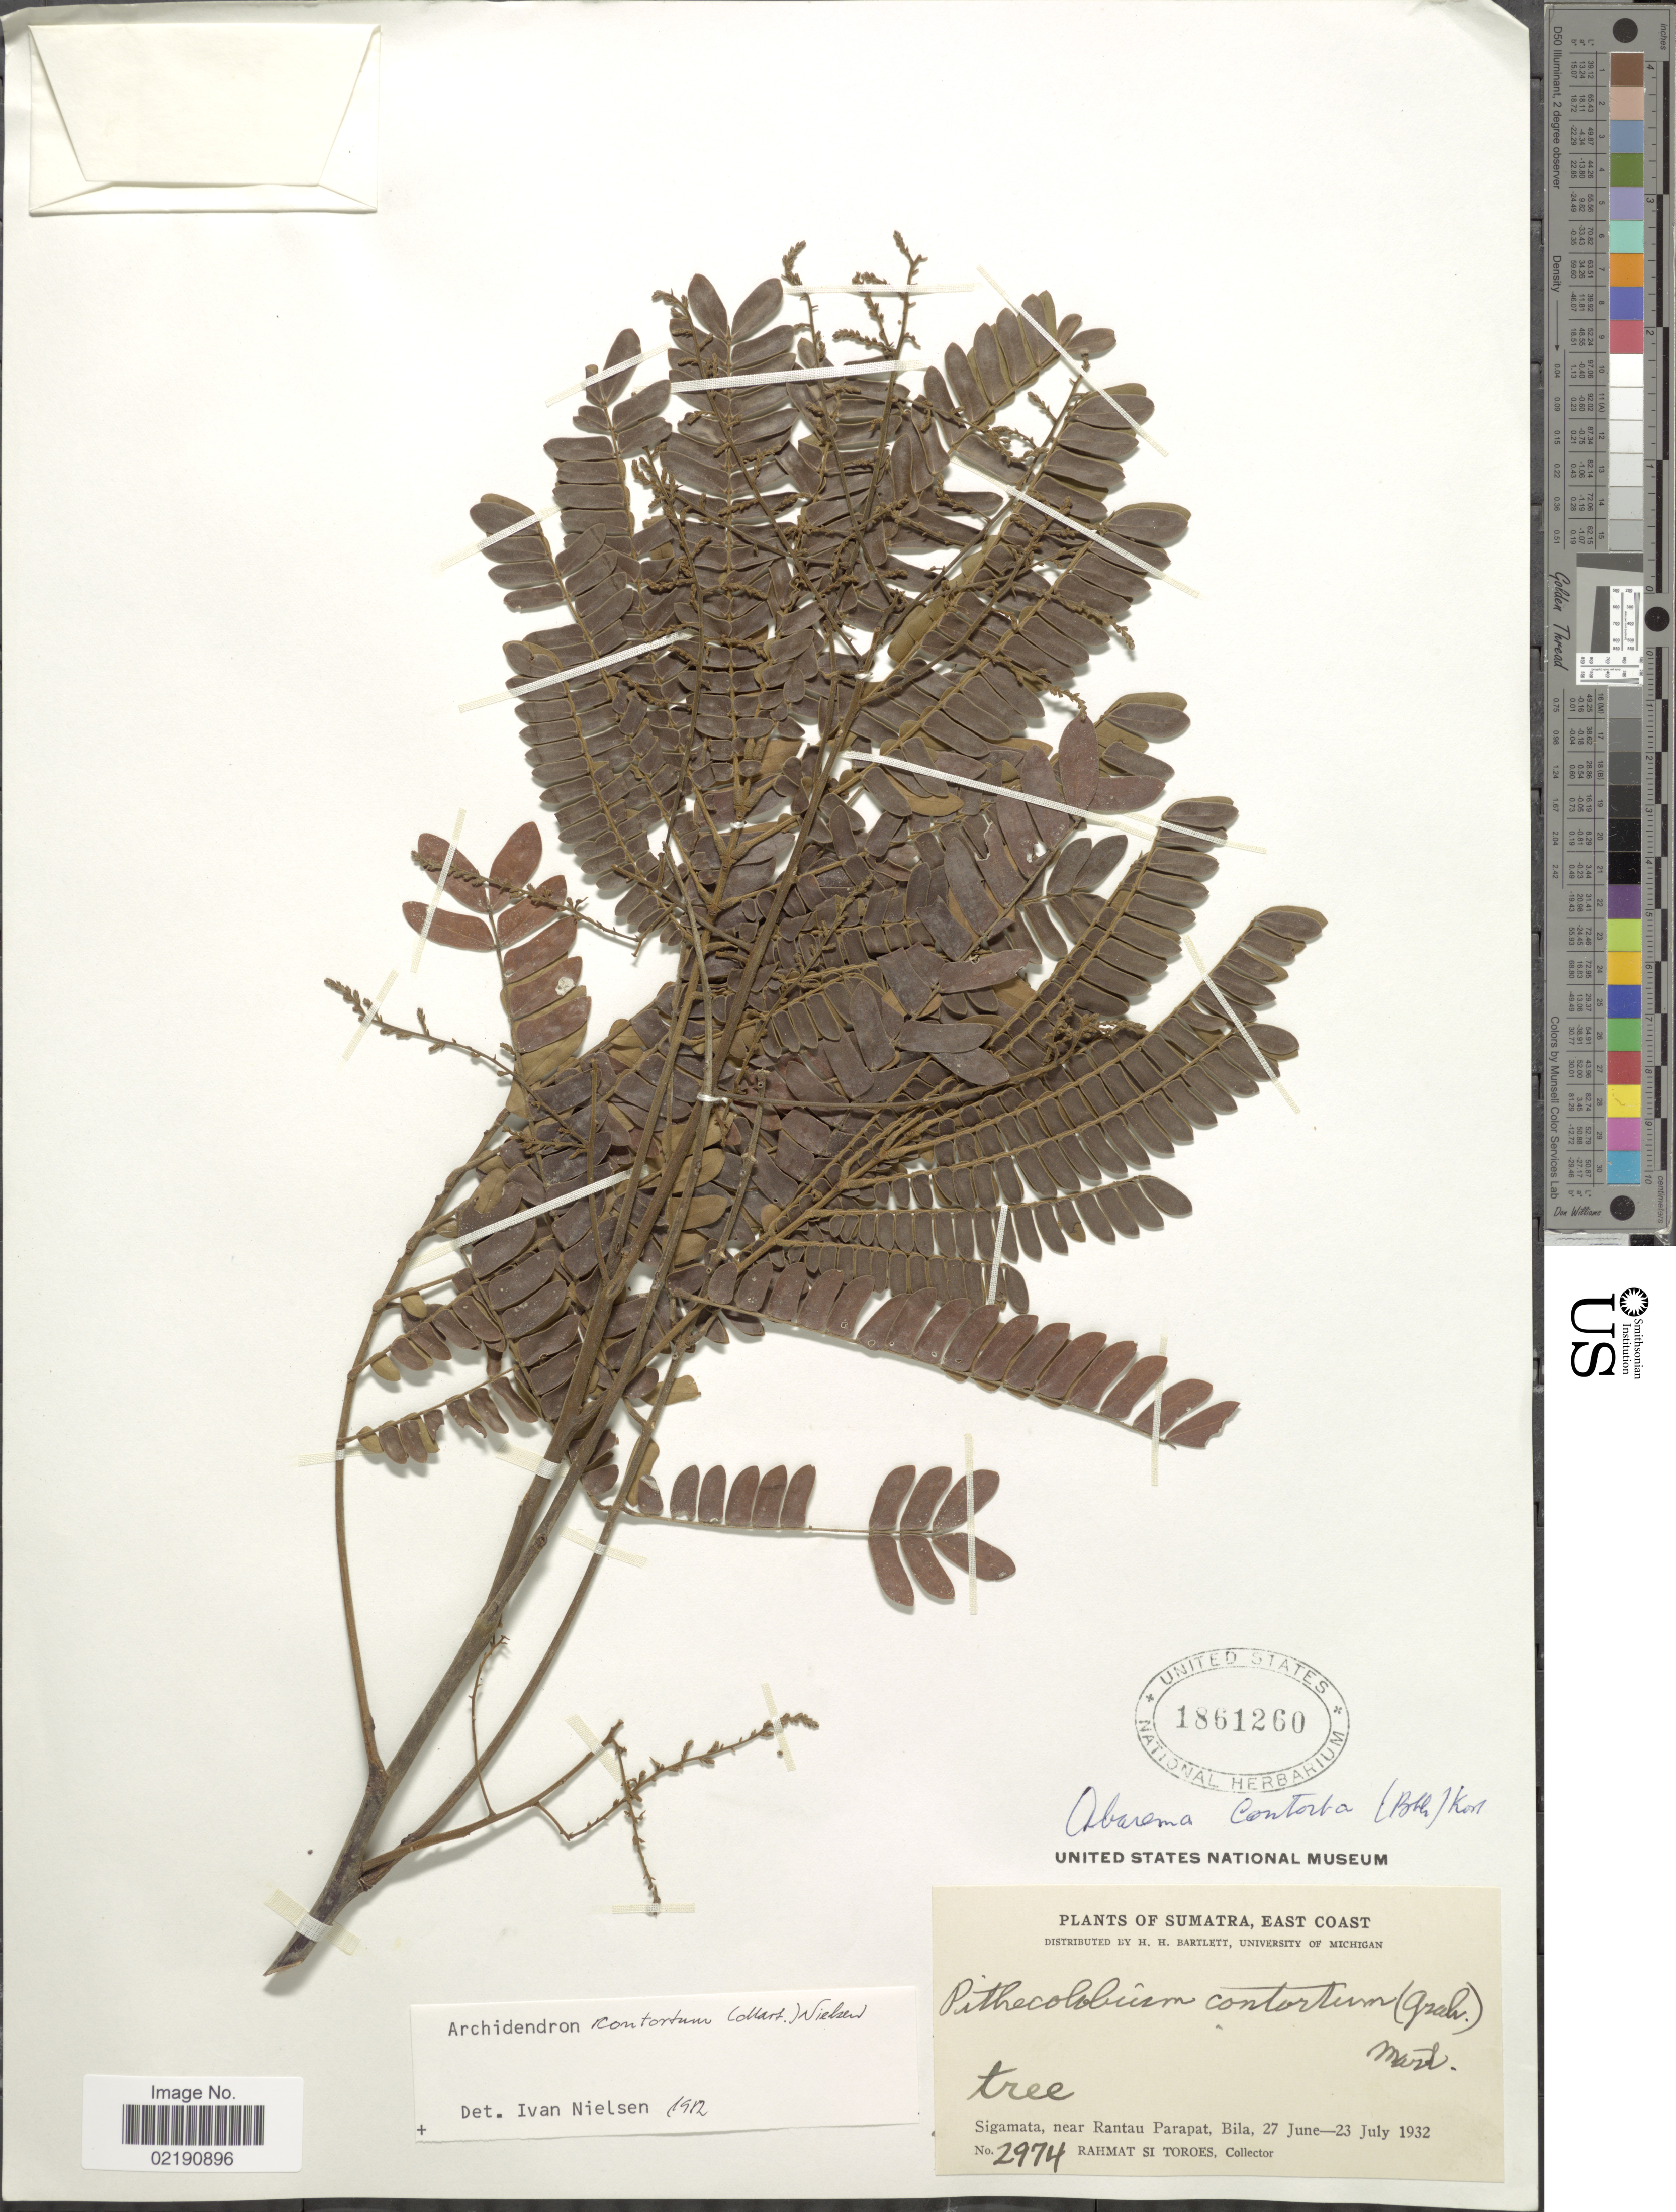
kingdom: Plantae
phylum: Tracheophyta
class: Magnoliopsida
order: Fabales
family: Fabaceae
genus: Archidendron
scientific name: Archidendron contortum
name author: (C. Mart.) I.C. Nielsen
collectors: Rahmat Si Boeea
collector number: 2974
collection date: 1932-06-27/1932-07-23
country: Indonesia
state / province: Sumatra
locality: East Coast, Sigamata, near Rantau Parapat, Bila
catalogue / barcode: US 1861260